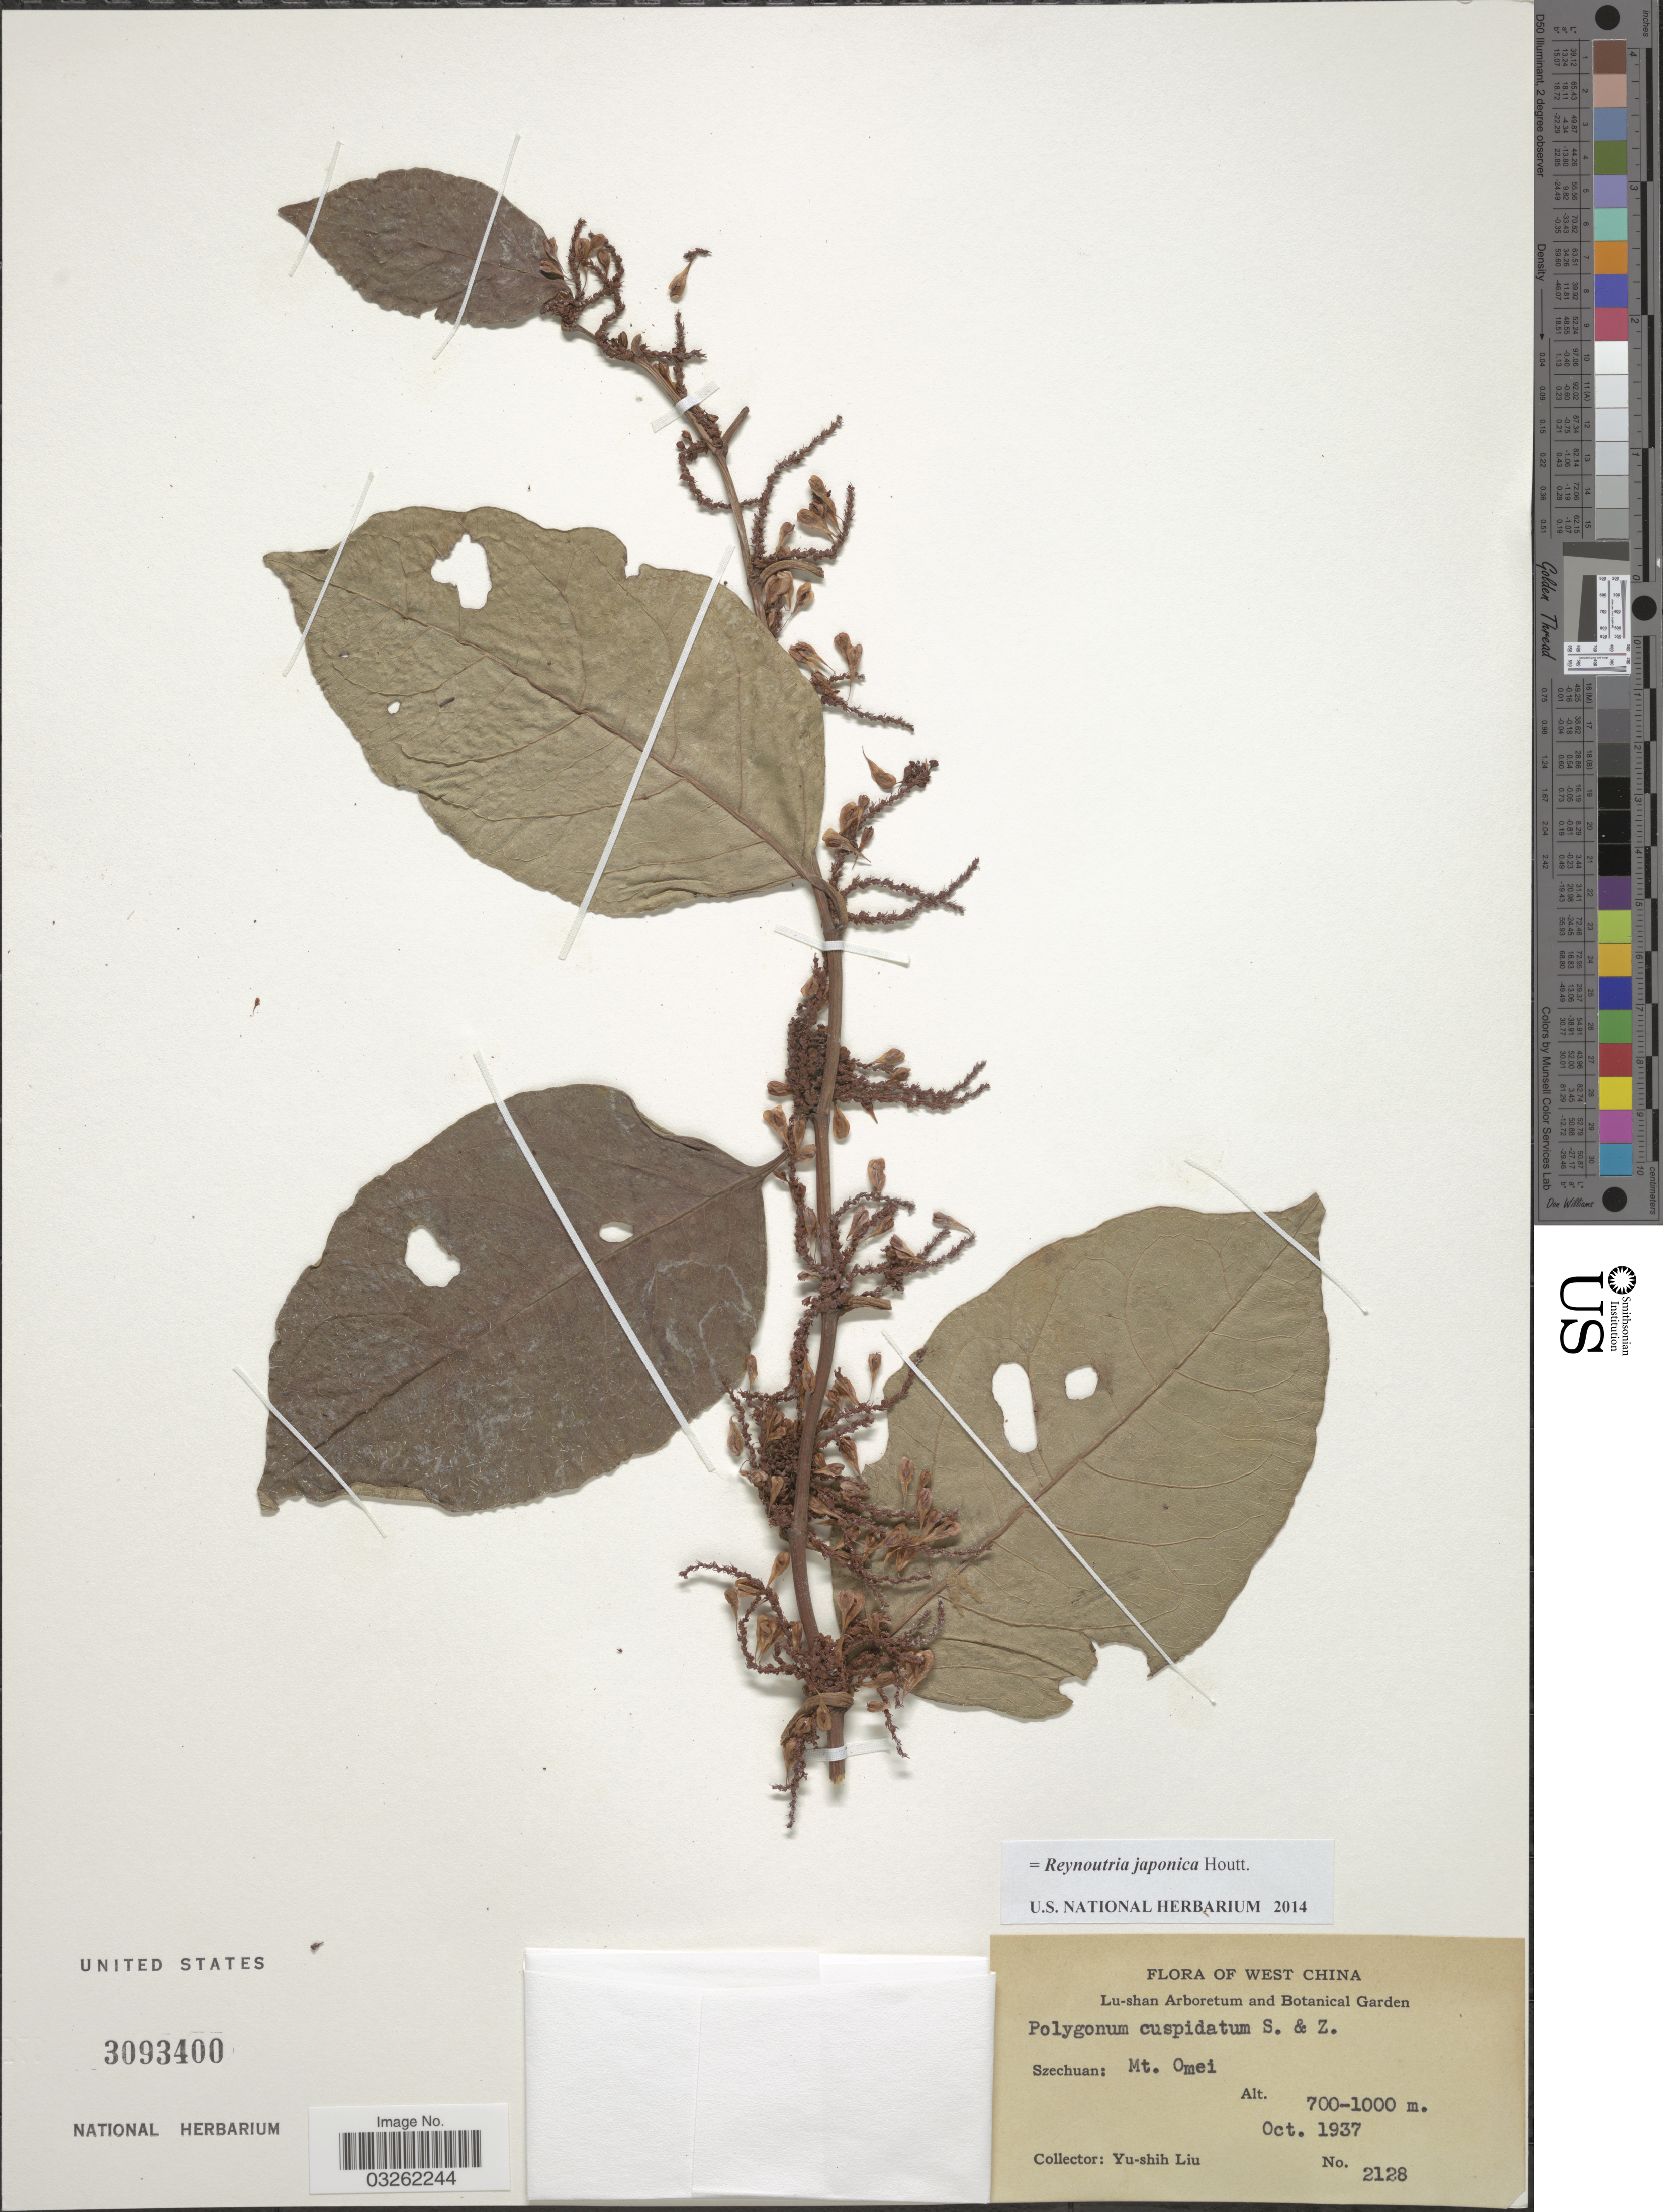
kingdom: Plantae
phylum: Tracheophyta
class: Magnoliopsida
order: Caryophyllales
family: Polygonaceae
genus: Reynoutria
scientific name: Reynoutria japonica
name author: Houtt.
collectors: Y.-S. Liu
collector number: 2128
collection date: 1937-10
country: China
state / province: Sichuan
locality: West China, Szechuan: Mt. Omei.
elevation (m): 700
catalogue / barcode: US 3093400